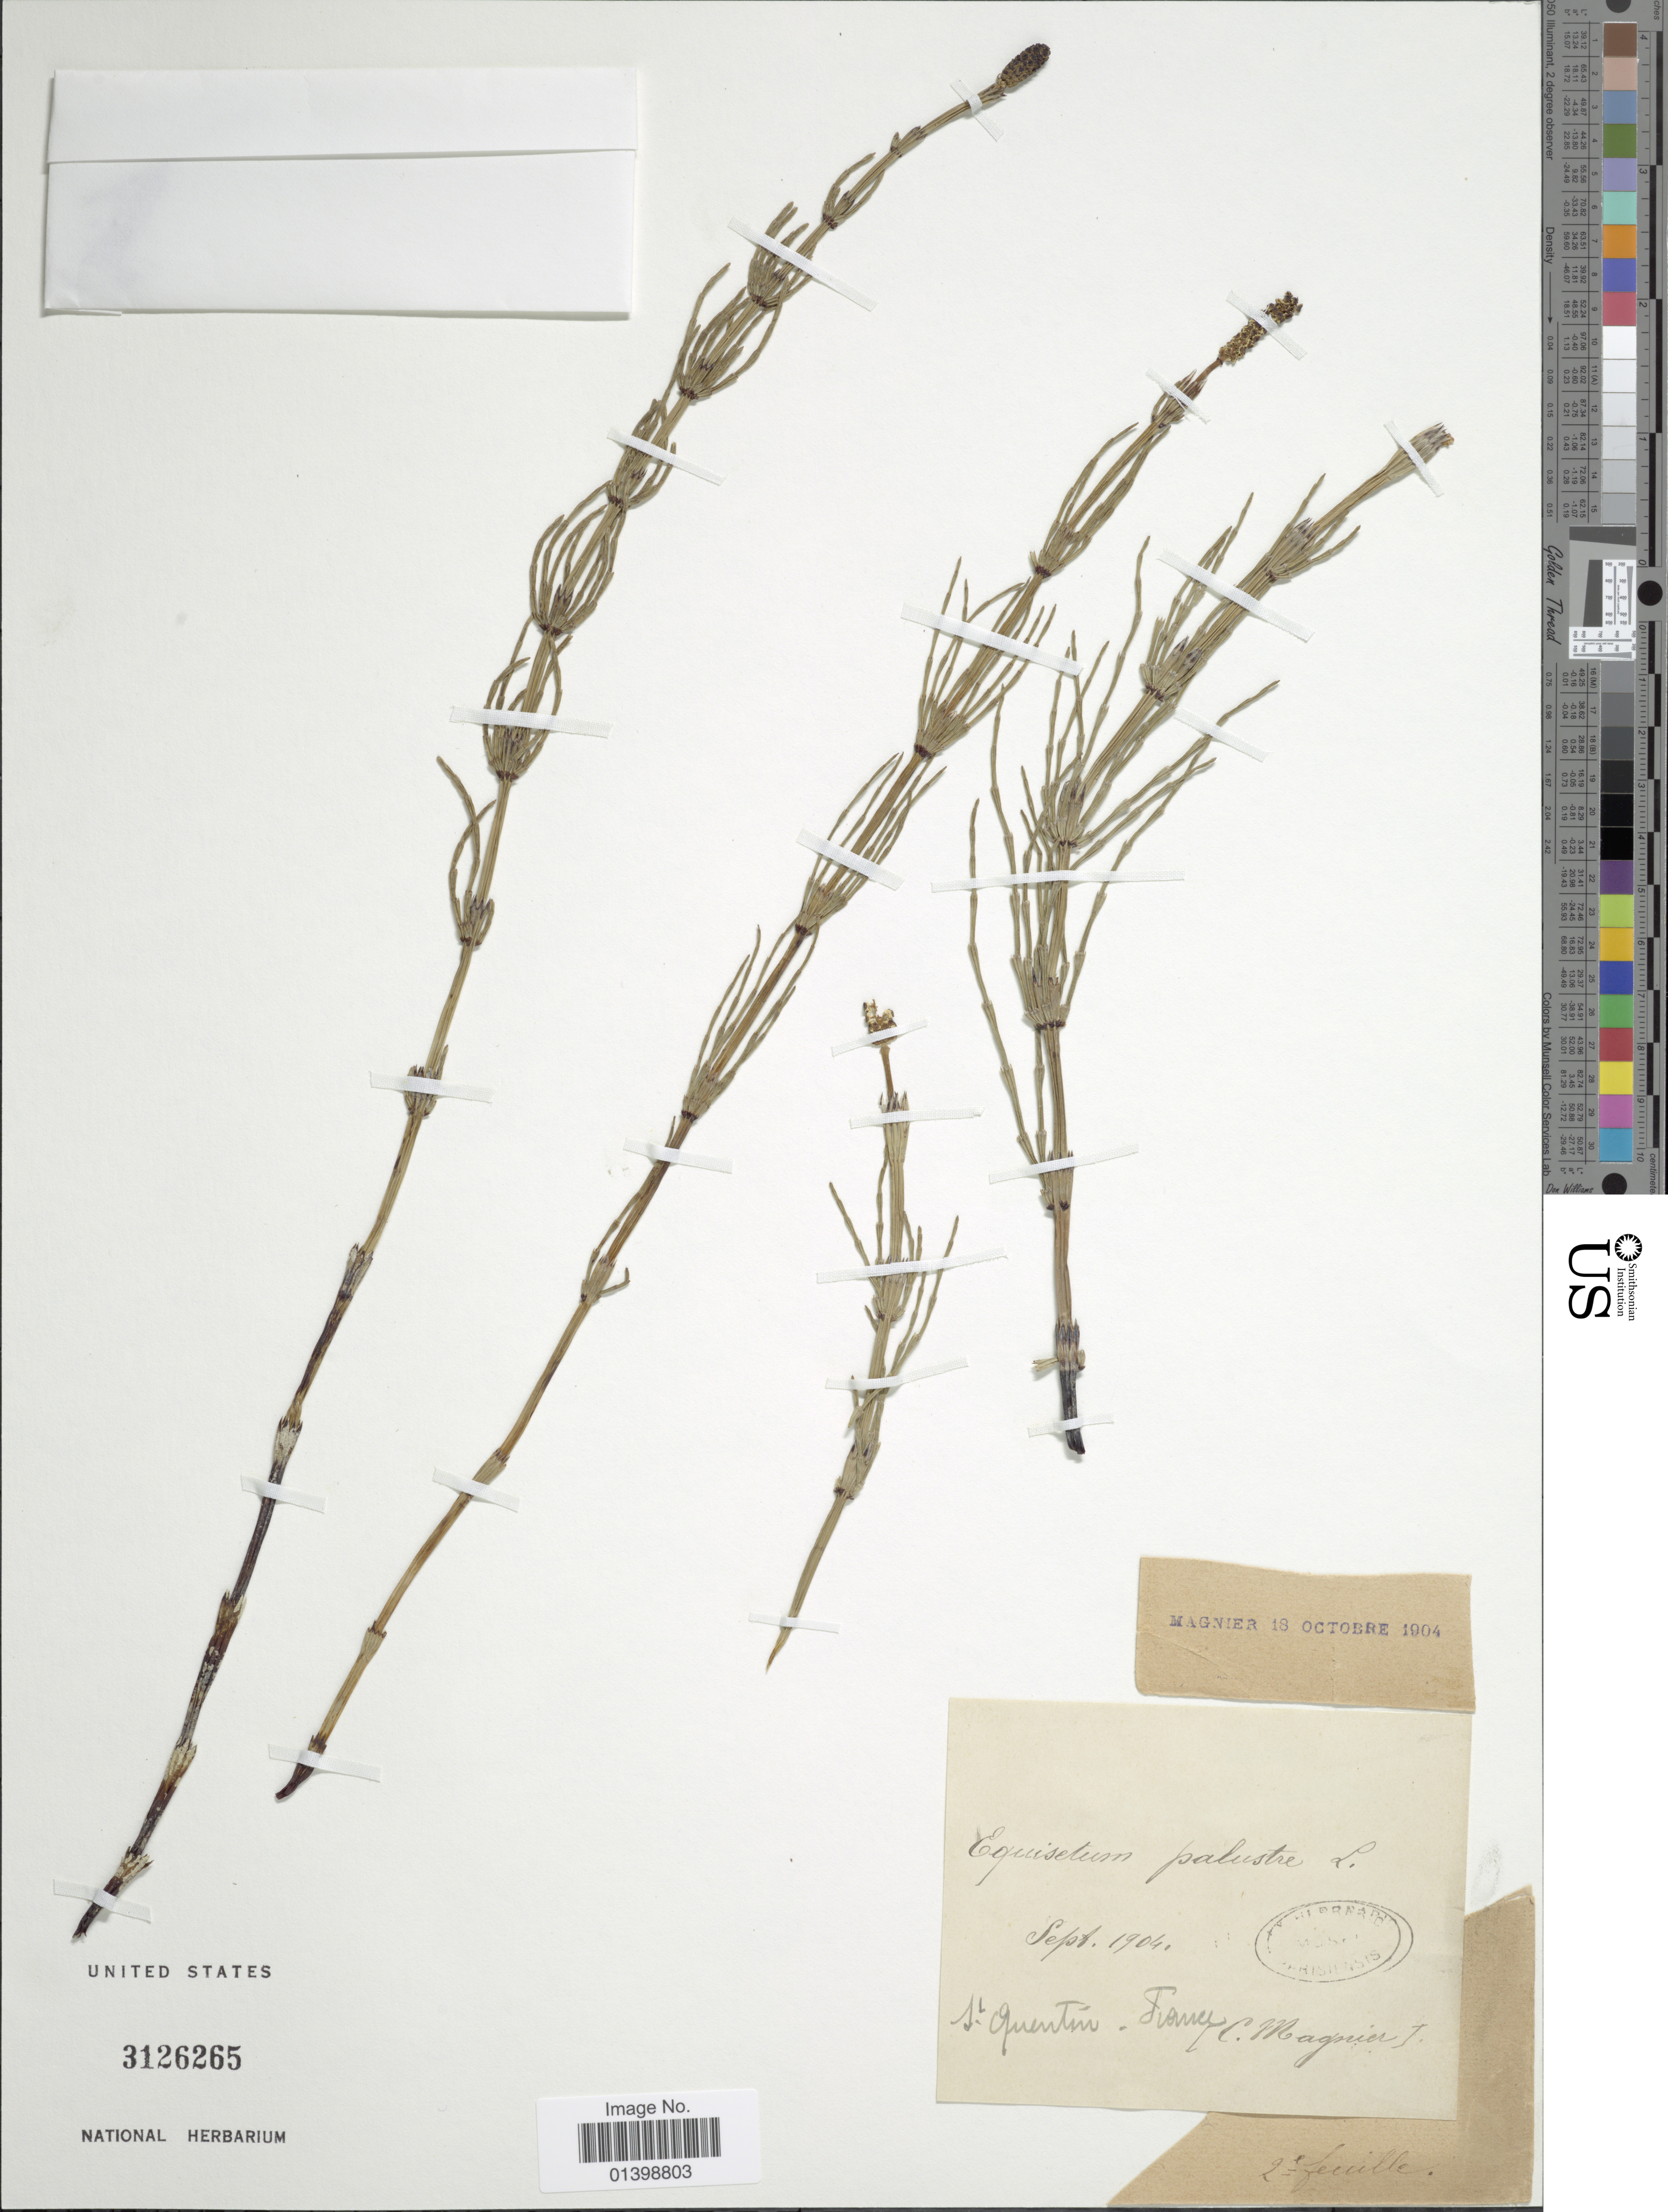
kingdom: Plantae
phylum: Tracheophyta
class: Polypodiopsida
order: Equisetales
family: Equisetaceae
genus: Equisetum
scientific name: Equisetum palustre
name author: L.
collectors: C. Magnier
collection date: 1904-09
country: France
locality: St Quentin [interpreted]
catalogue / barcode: US 3126265